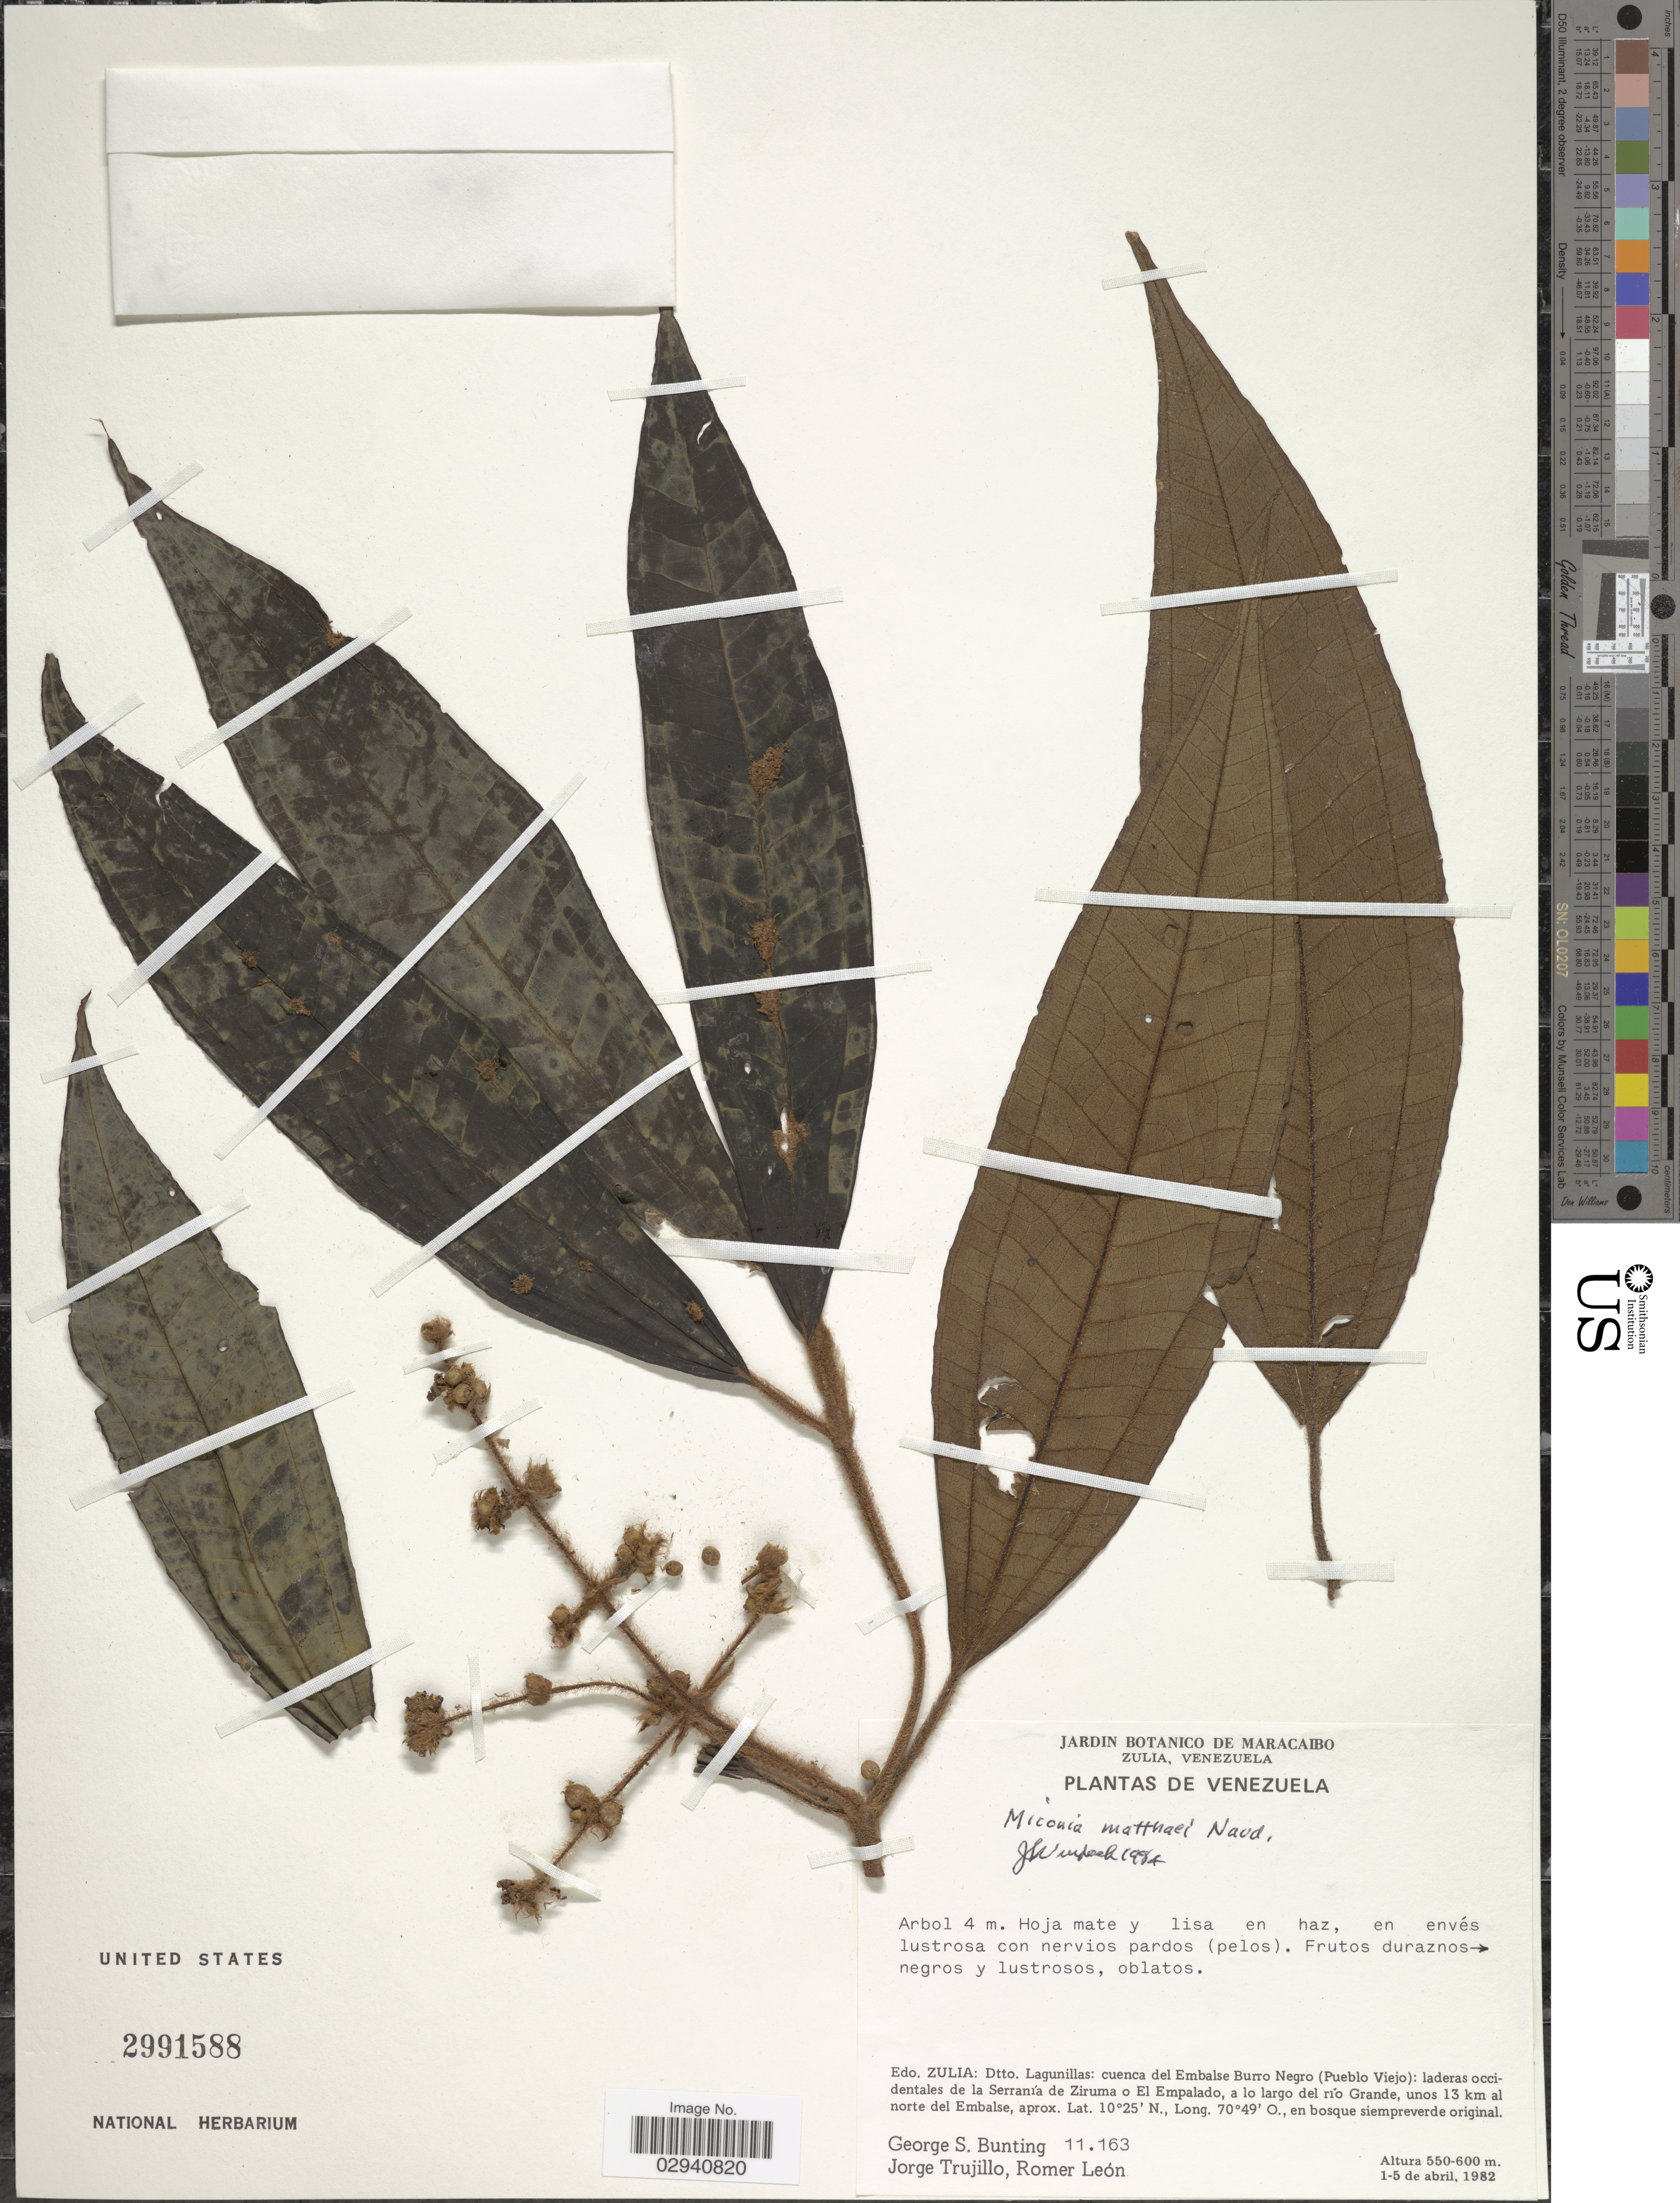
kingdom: Plantae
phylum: Tracheophyta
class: Magnoliopsida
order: Myrtales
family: Melastomataceae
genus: Miconia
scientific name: Miconia matthaei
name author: Naudin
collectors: G. S. Bunting, J. Trujillo & R. León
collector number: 11163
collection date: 1982-04-01/1982-04-05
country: Venezuela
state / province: Zulia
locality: Dtto. Lagunillas: cuenca del Embalse Burro Negro (Pueblo Viejo): laderas occidentales de la Serranía de Ziruma o El Empalado, a lo largo del río Grande, unos 13 km al norte del Embalse.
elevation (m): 550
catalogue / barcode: US 2991588